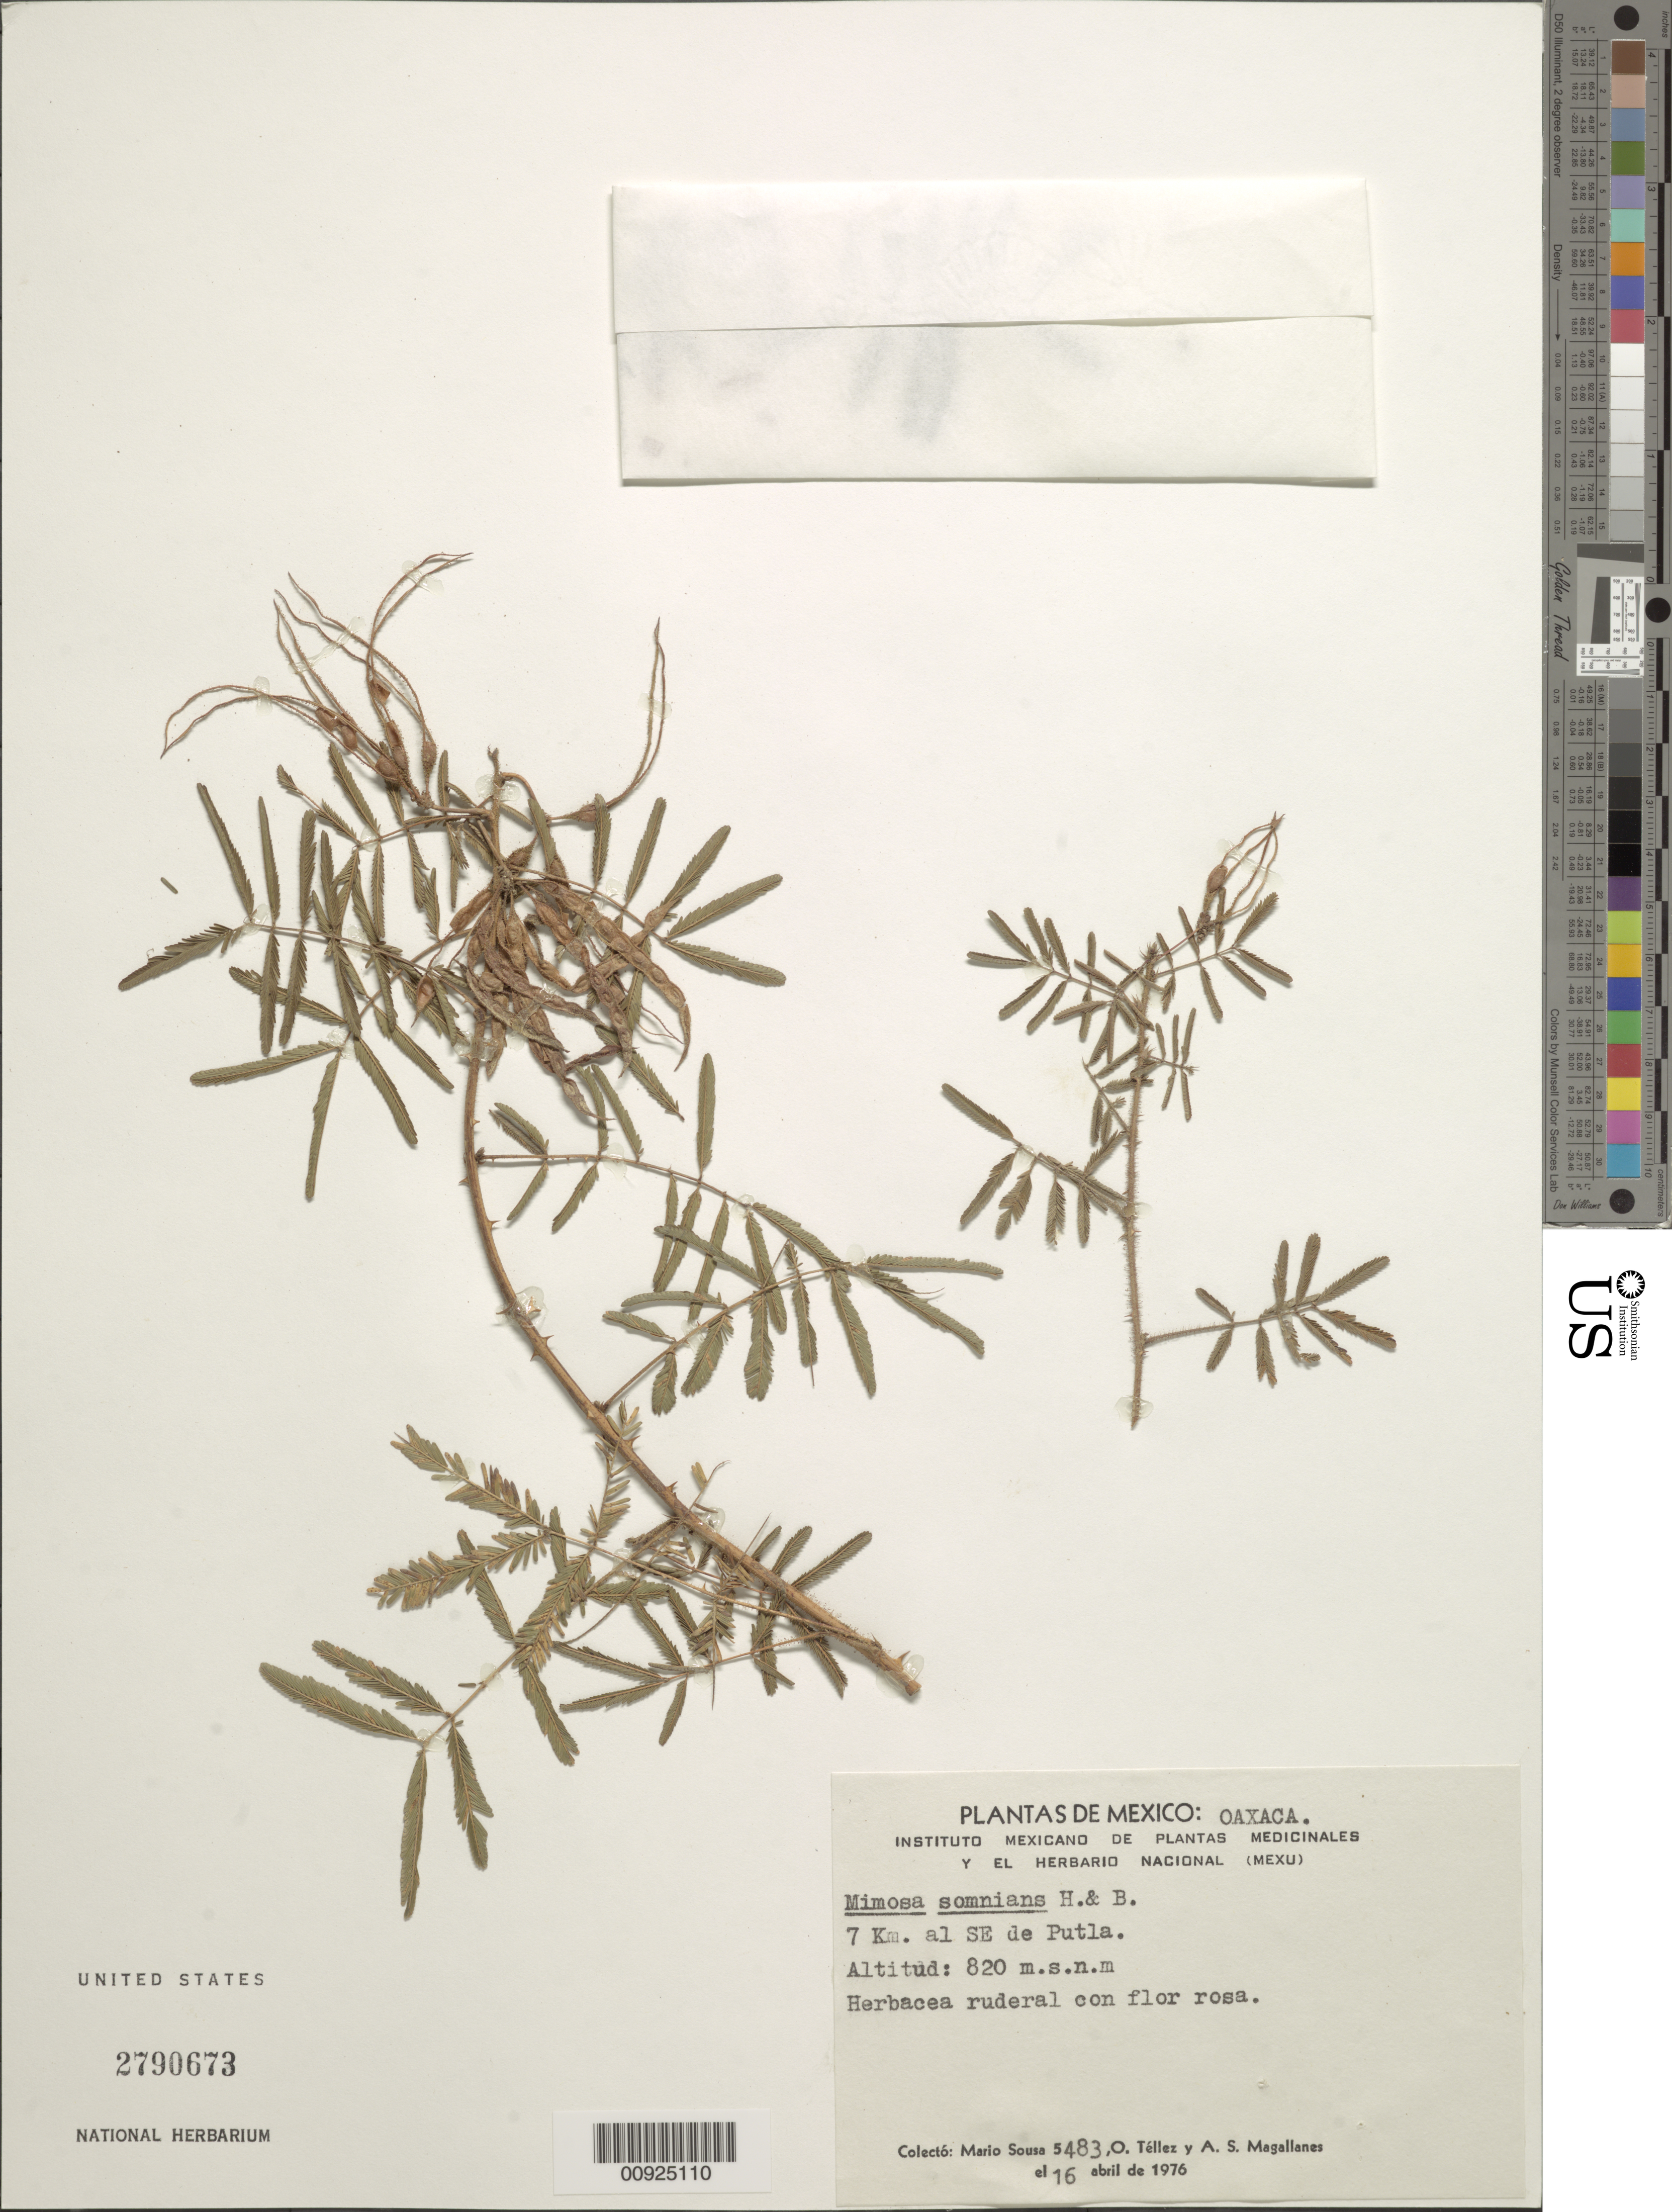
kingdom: Plantae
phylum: Tracheophyta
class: Magnoliopsida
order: Fabales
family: Fabaceae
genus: Mimosa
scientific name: Mimosa somnians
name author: Humb. & Bonpl. ex Willd.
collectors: M. Sousa S., O. Téllez V. & A. Magallanes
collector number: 5483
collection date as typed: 16 Apr 1976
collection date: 1976-04-16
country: Mexico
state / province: Oaxaca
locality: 7 km al SE de Putla.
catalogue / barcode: US 2790673